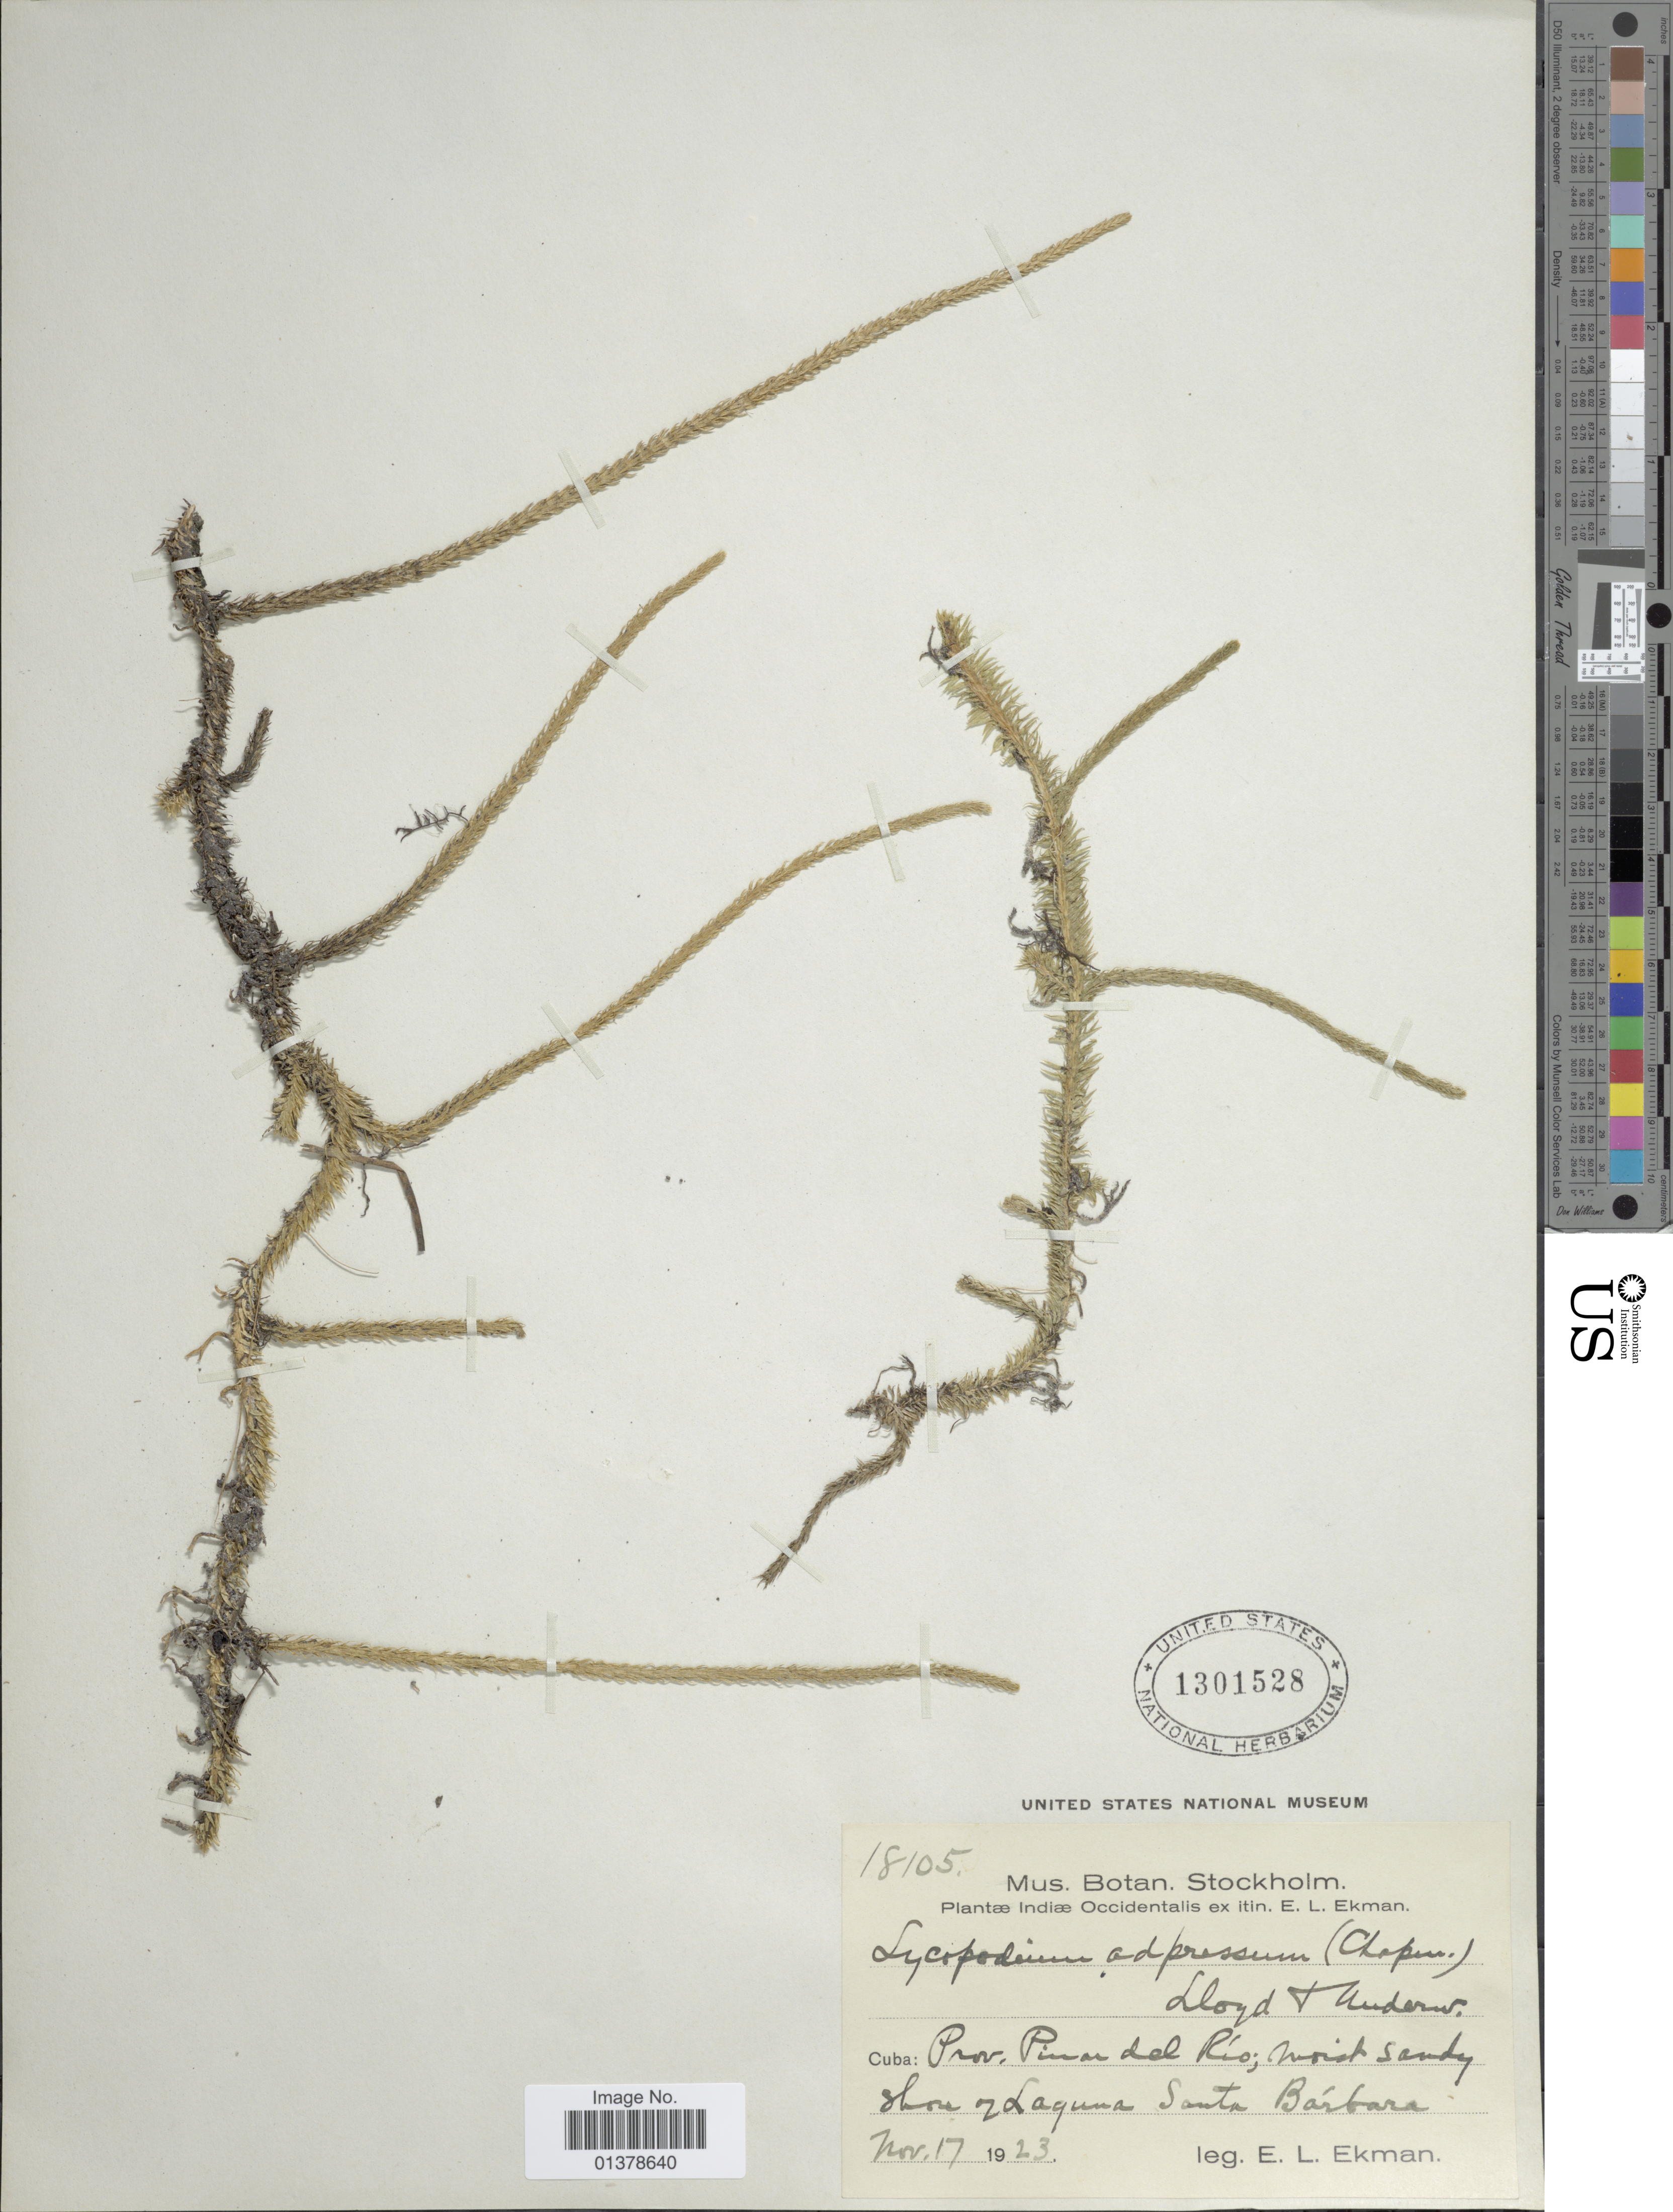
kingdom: Plantae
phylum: Tracheophyta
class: Lycopodiopsida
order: Lycopodiales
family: Lycopodiaceae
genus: Lycopodiella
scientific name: Lycopodiella appressa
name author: (Chapm.) Cranfill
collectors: E. L. Ekman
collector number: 18105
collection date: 1923-11-17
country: Cuba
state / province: Pinar del Río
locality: Moist sandy shore of Laguna Santa Bárbara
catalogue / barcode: US 1301528